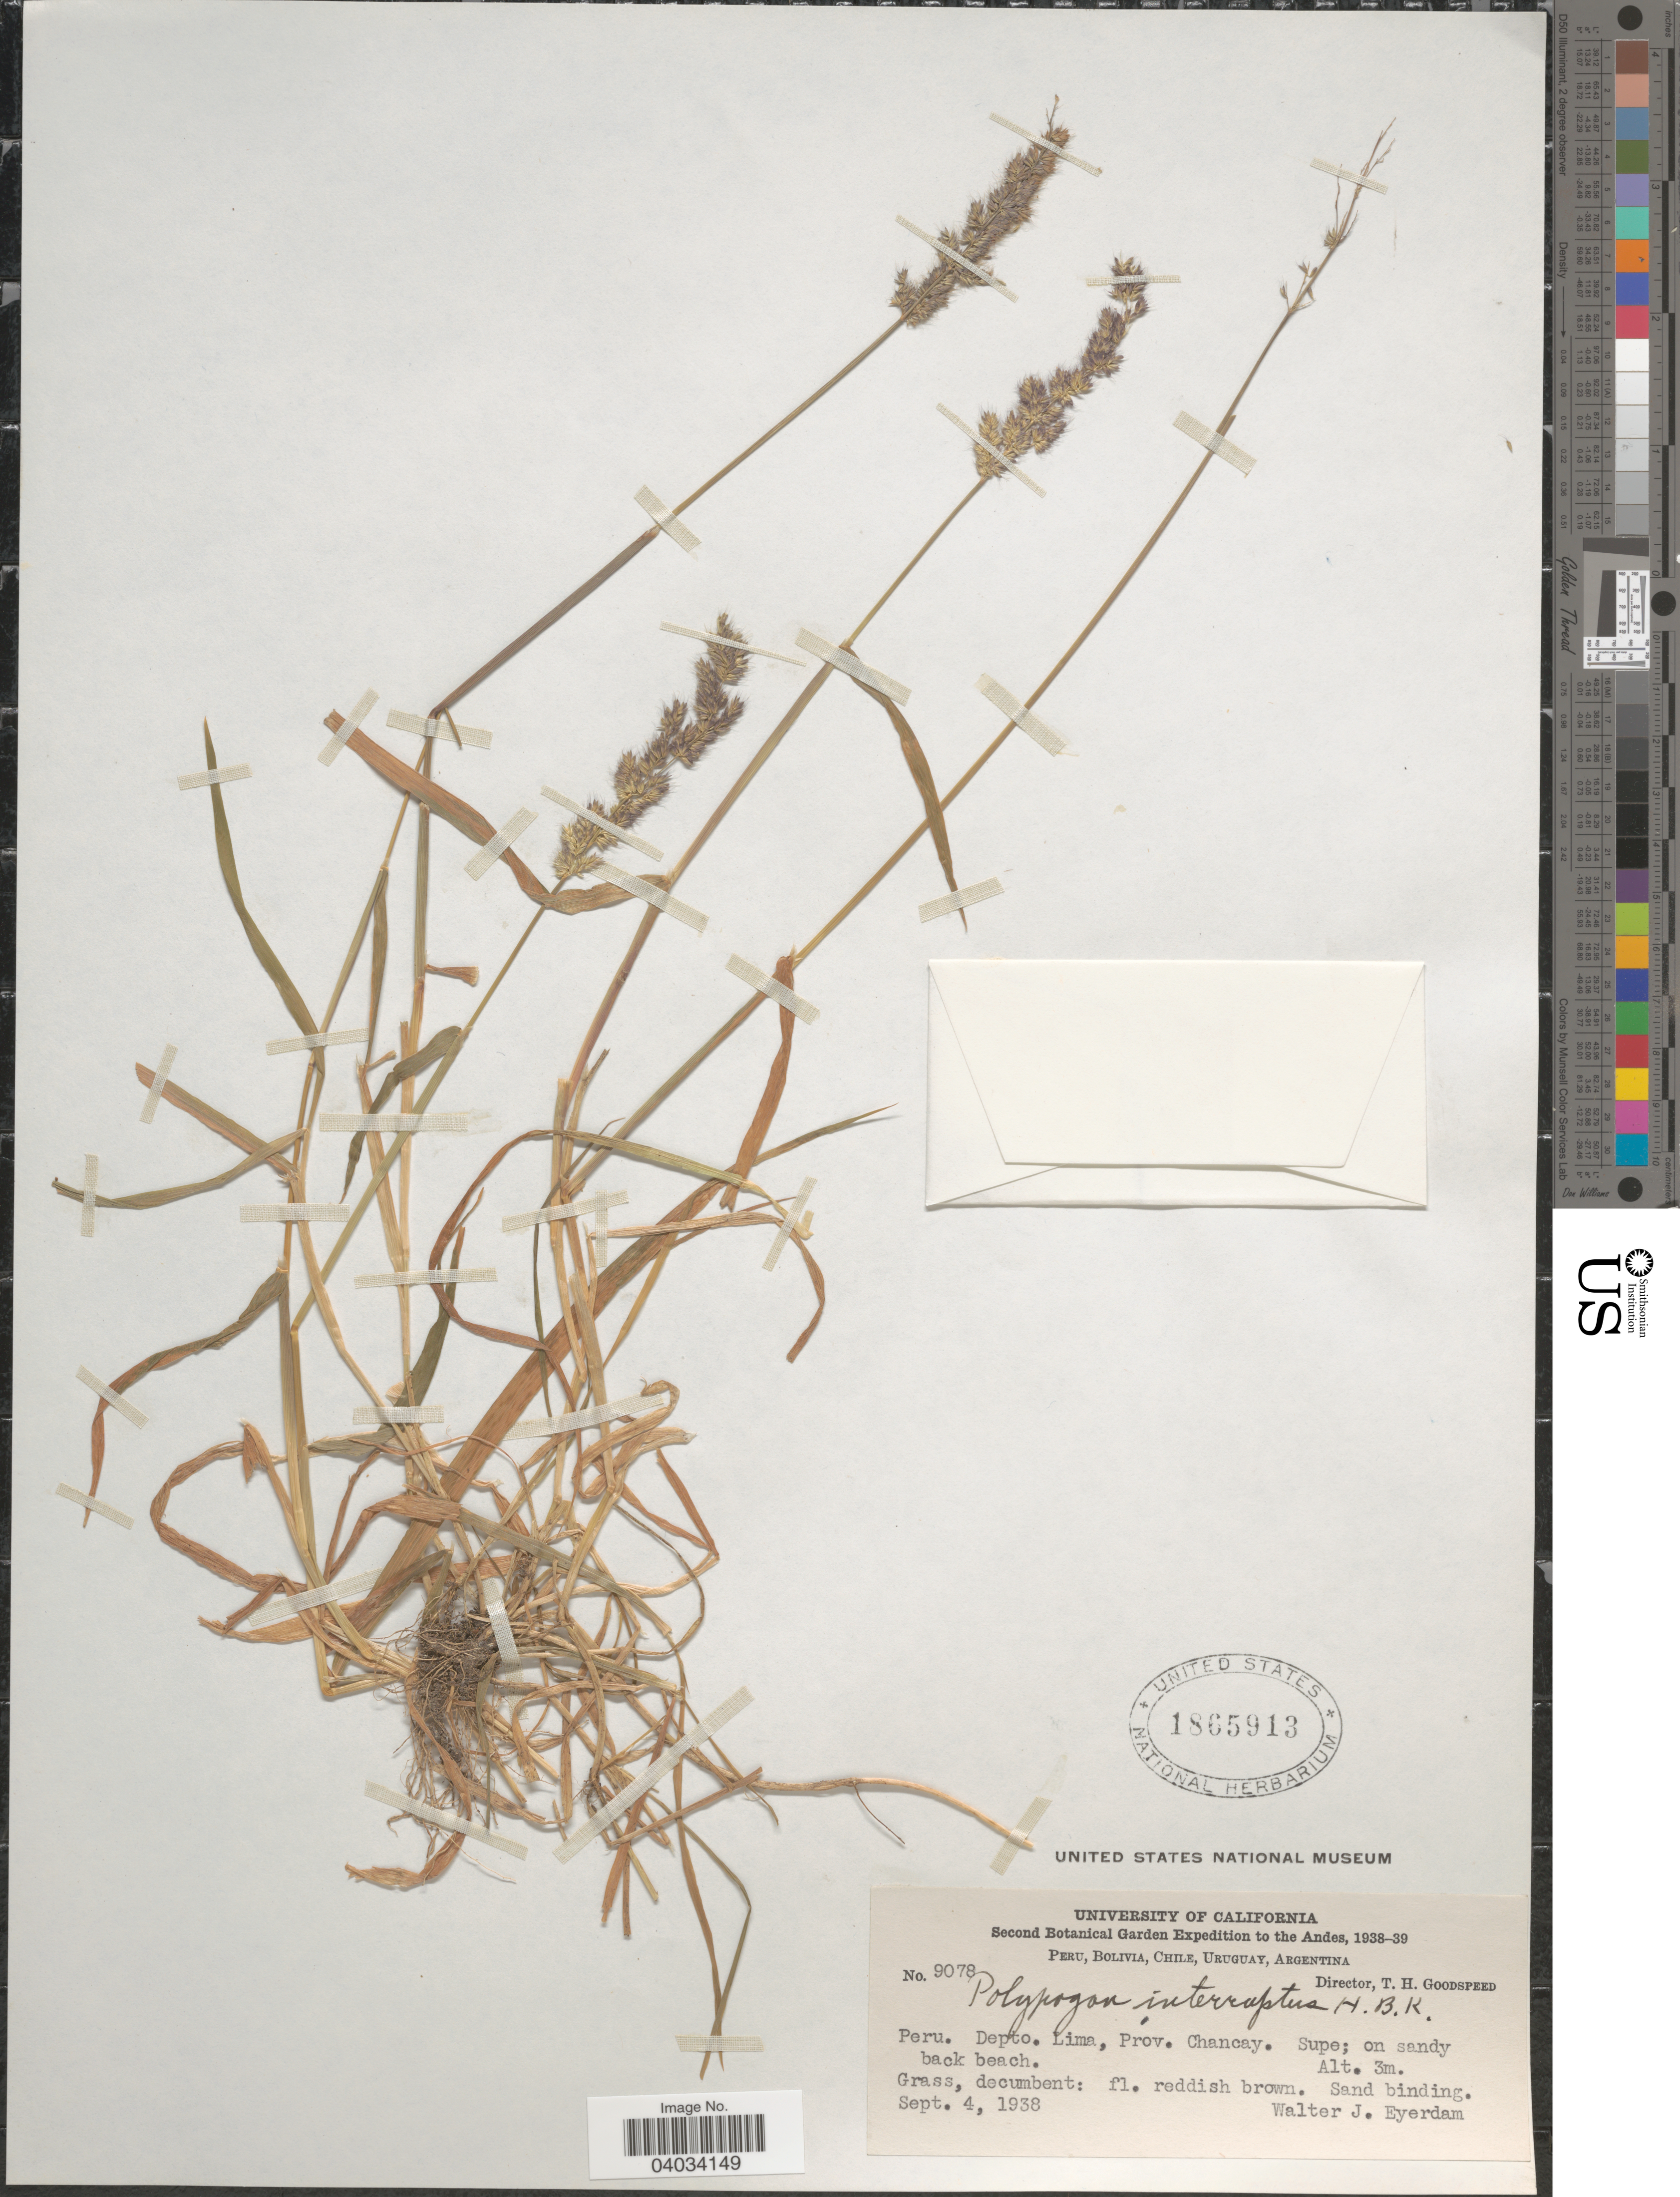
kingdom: Plantae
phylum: Tracheophyta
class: Liliopsida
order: Poales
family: Poaceae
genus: Polypogon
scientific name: Polypogon interruptus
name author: Kunth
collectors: W. J. Eyerdam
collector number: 9078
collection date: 1938-09-04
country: Peru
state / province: Lima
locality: The Andes. Depto. Lima, Prov. Chancay. Supe.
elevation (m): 3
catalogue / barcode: US 1865913